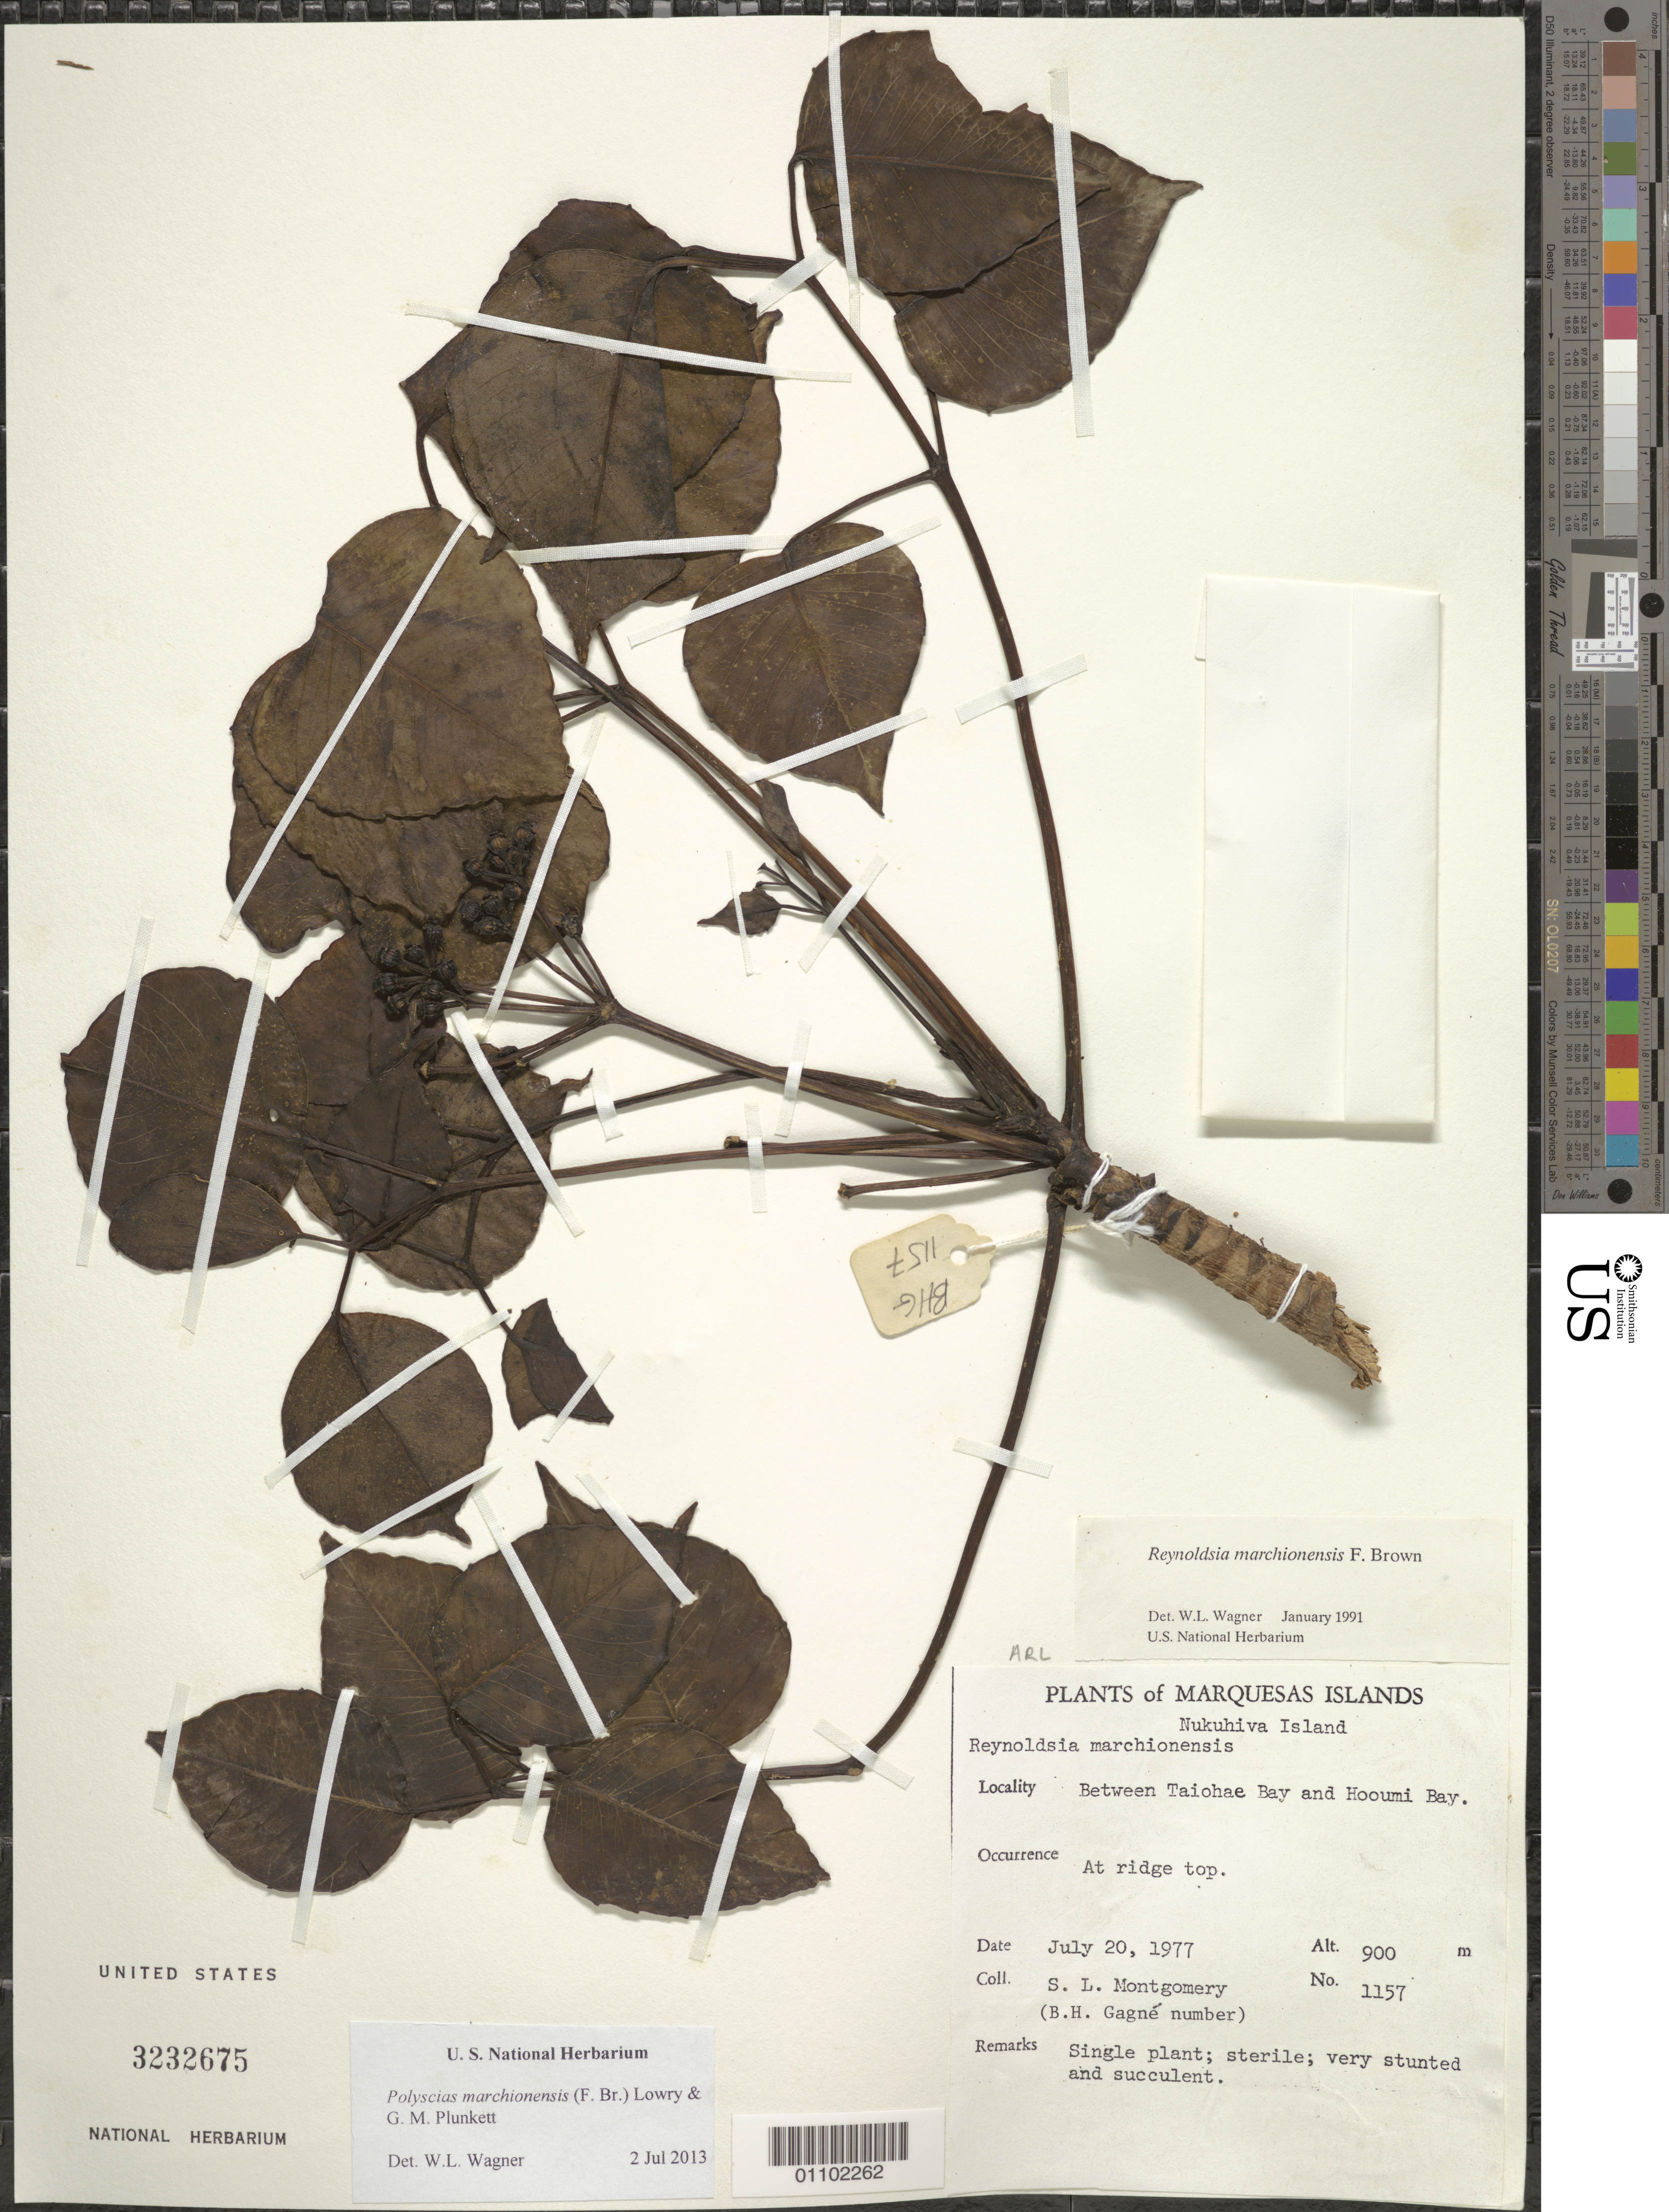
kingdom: Plantae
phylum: Tracheophyta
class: Magnoliopsida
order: Apiales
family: Araliaceae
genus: Polyscias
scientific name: Polyscias marchionensis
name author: (F. Br.) T.K. Lowery & G. M. Plunkett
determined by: Lorence, David H., (PTBG), National Tropical Botanical Garden (UNITED STATES)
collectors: S. Montgomery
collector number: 1157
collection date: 1977-07-20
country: French Polynesia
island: Nuku Hiva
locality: between Taiohae Bay and Hooumi Bay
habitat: At ridge top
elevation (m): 900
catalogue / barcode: US 3232675